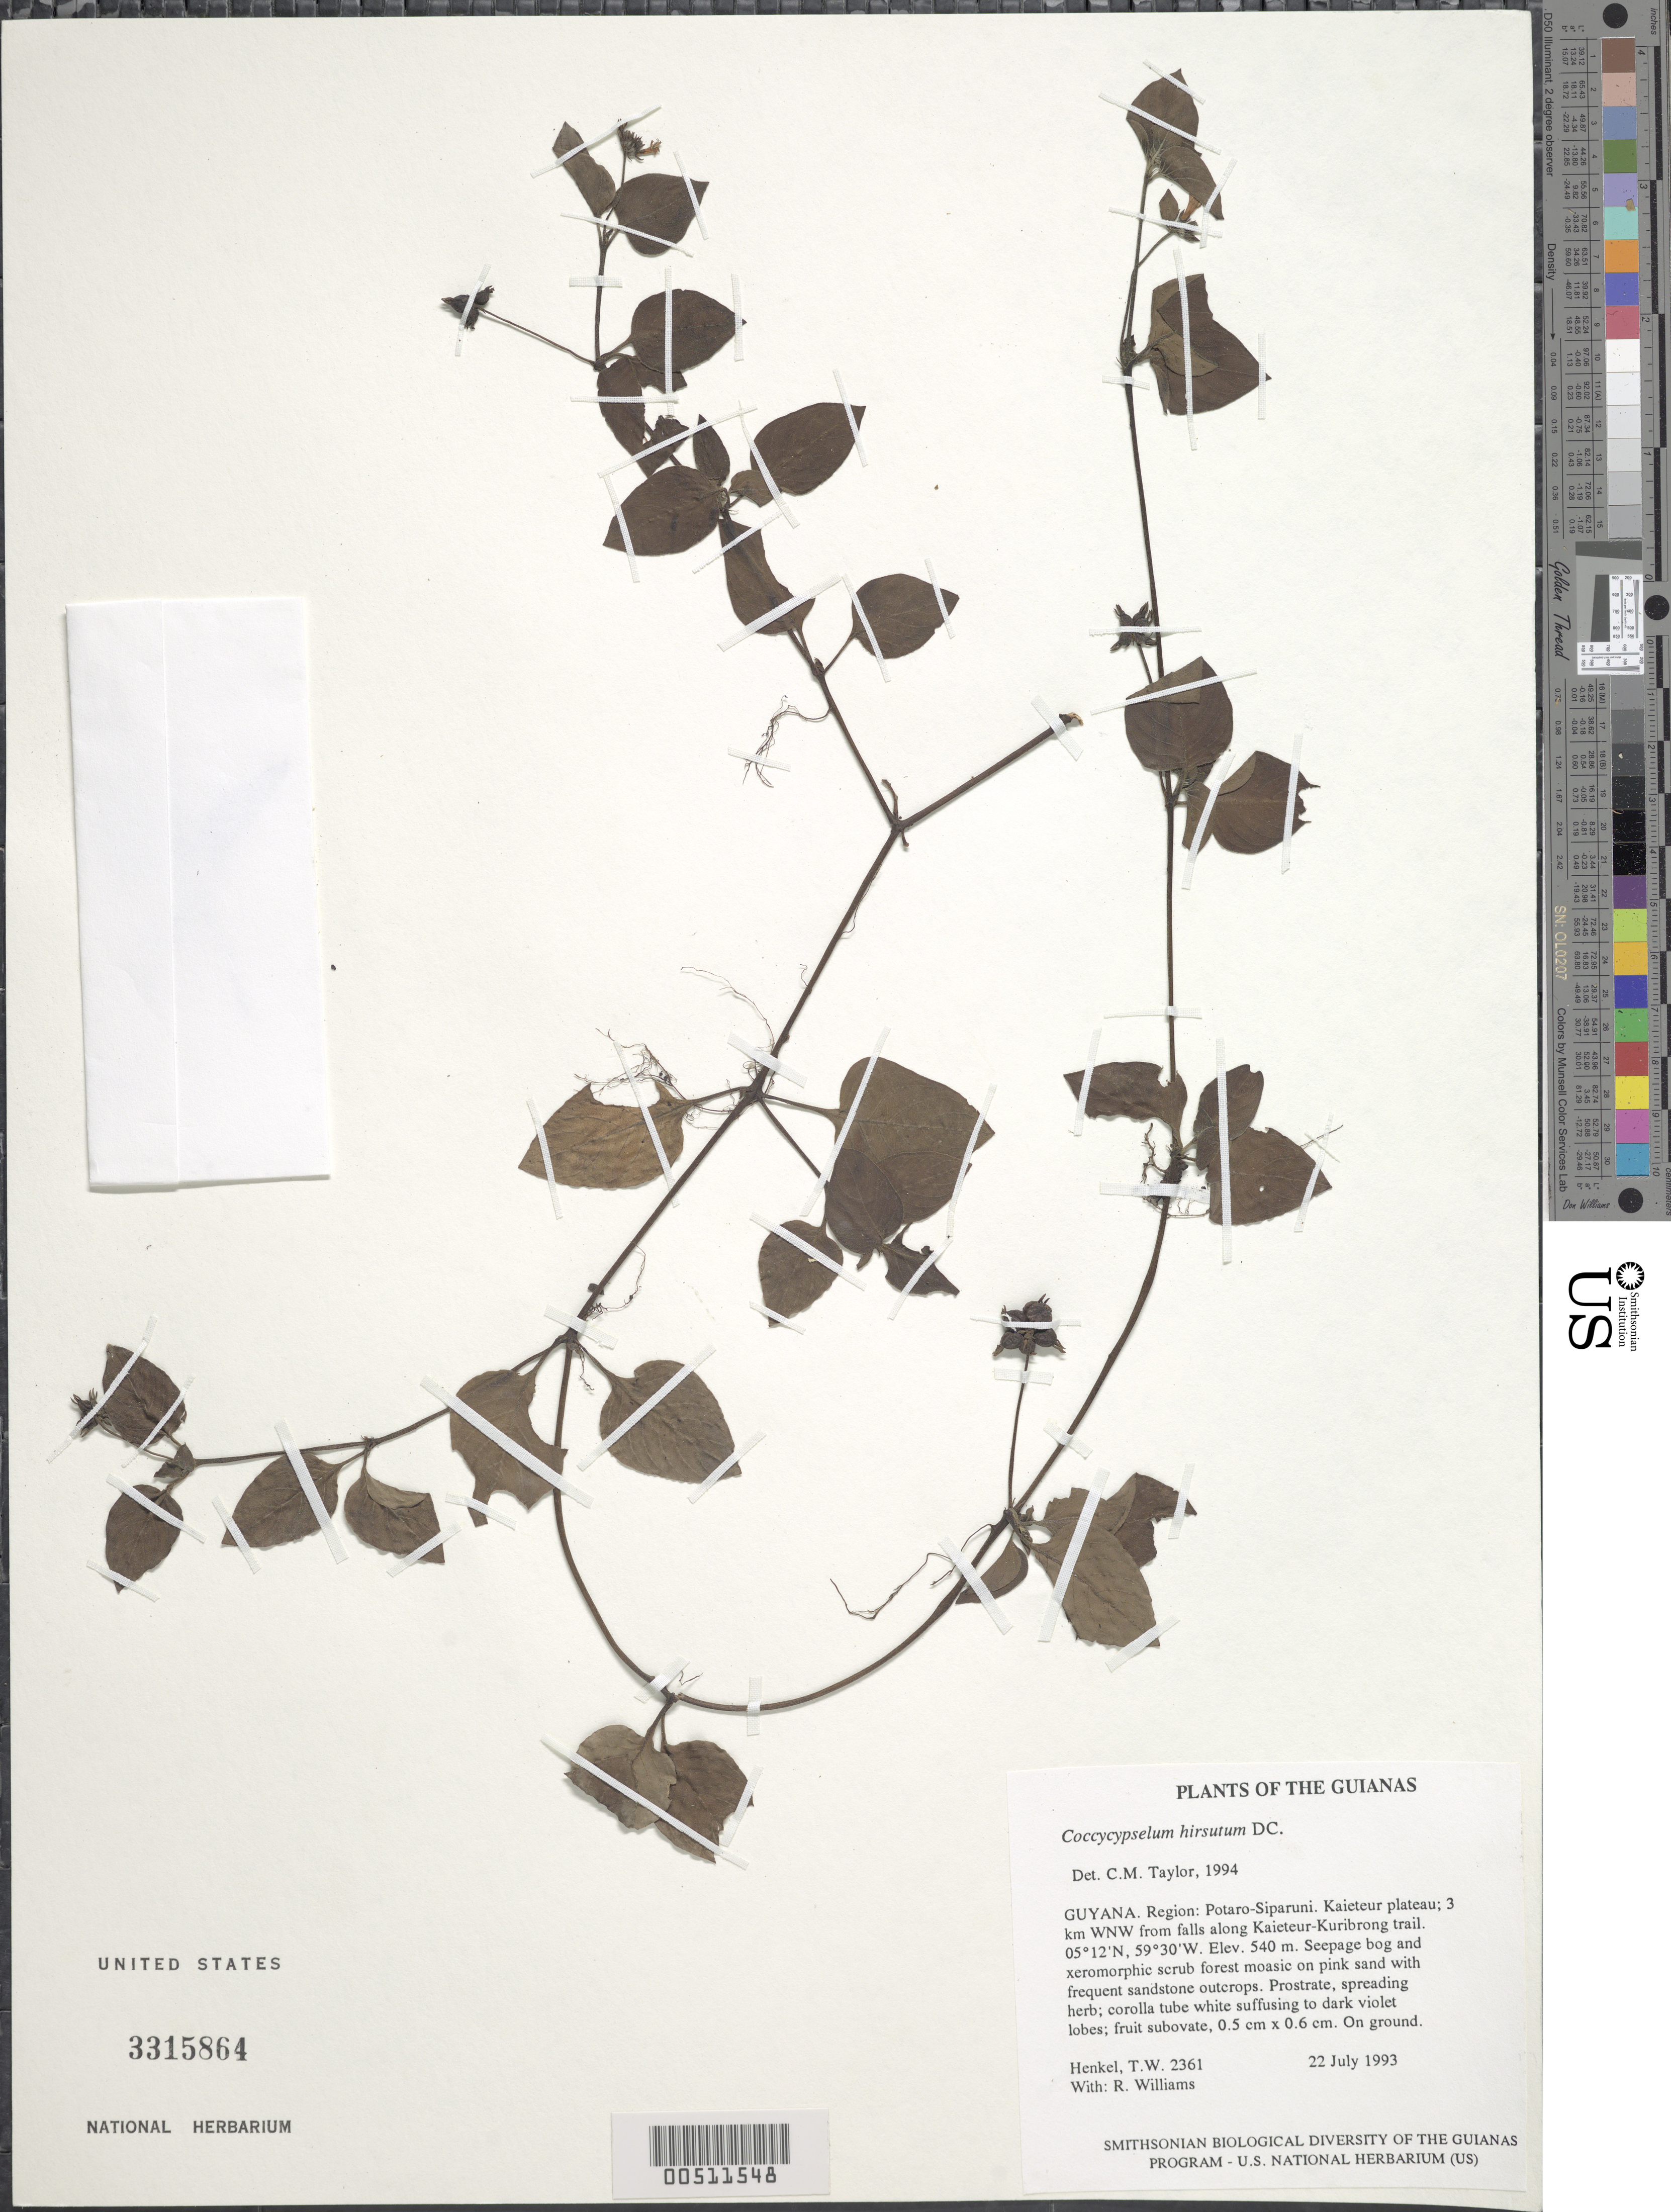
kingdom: Plantae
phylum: Tracheophyta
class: Magnoliopsida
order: Gentianales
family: Rubiaceae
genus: Coccocypselum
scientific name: Coccocypselum guianense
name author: (Aubl.) K. Schum.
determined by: Costa, C. B.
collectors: T. Henkel & R. Williams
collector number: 2361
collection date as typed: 22 July 1993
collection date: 1993-07-22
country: Guyana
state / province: Potaro-Siparuni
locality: Kaieteur plateau; 3 km WNW from falls along Kaieteur-Kuribrong trail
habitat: Seepage bog and xeromorphic scrub forest moasic on pink sand with frequent sandstone outcrops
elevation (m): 540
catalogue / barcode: US 3315864